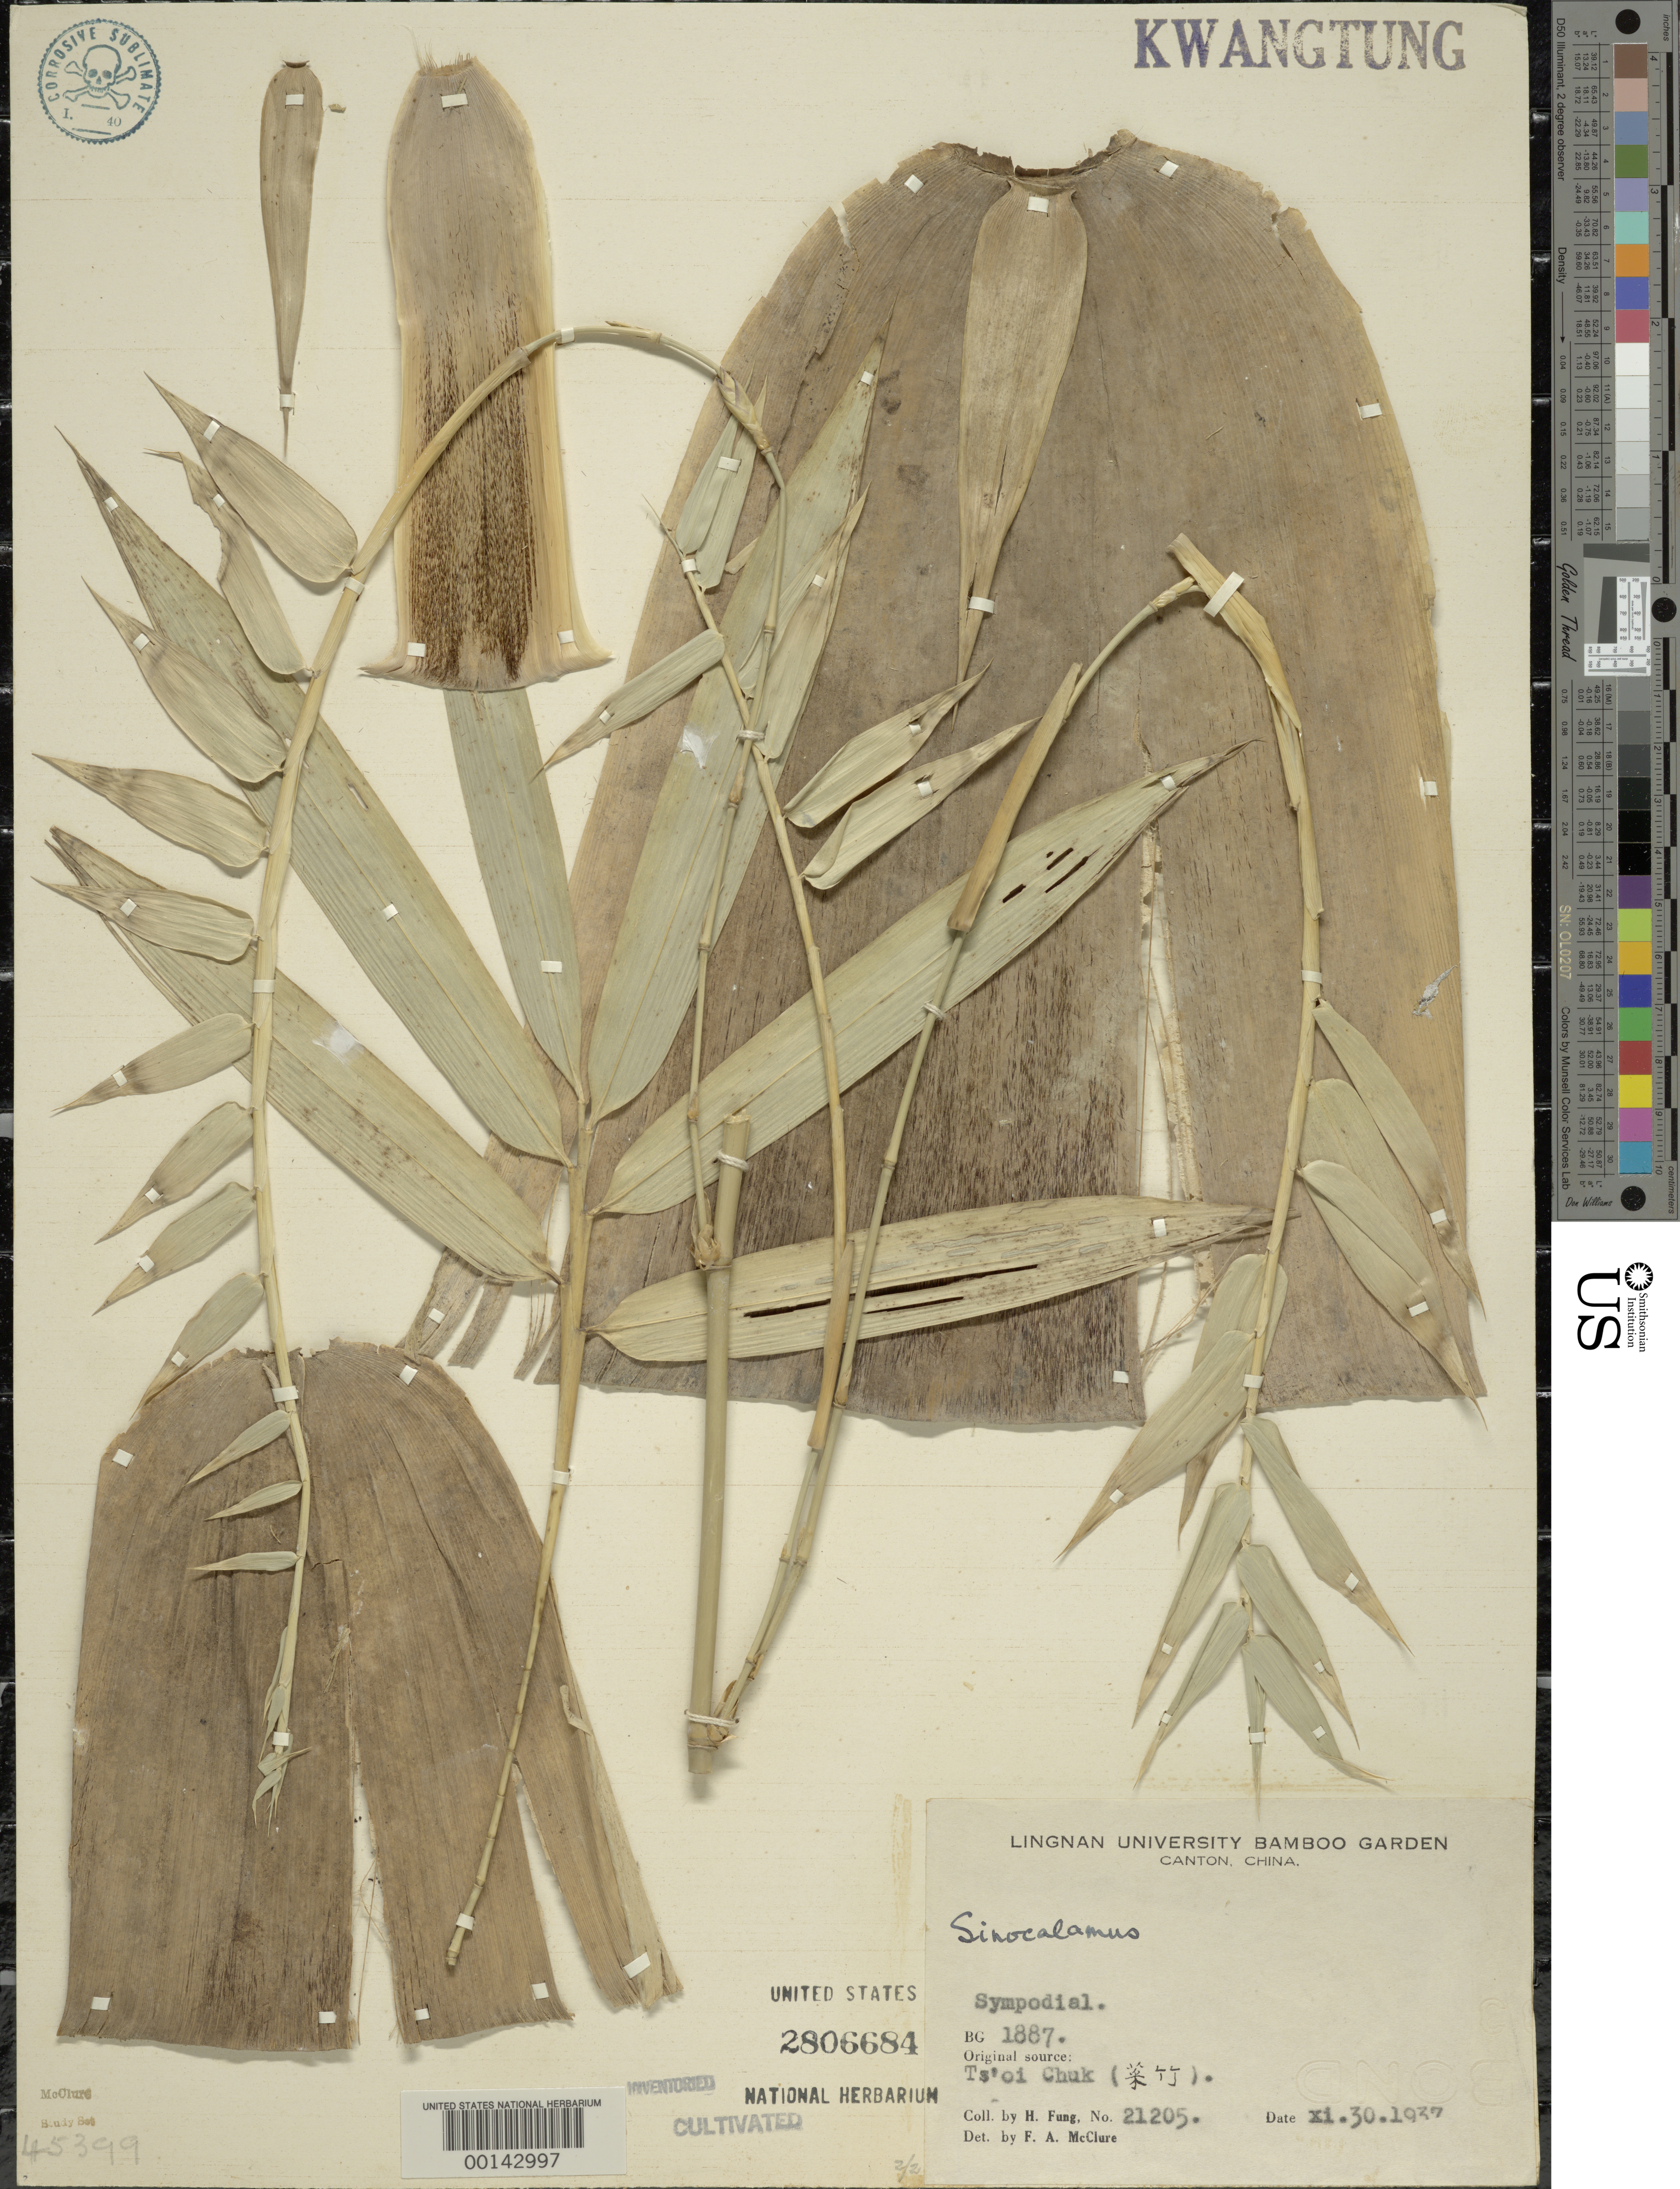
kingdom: Plantae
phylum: Tracheophyta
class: Liliopsida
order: Poales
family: Poaceae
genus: Sinocalamus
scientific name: Sinocalamus sp.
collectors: H. L. Fung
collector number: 21205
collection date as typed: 30 Nov 1937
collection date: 1937-11-30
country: China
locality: Lingnan University Bamboo Garden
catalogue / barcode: US 2806684